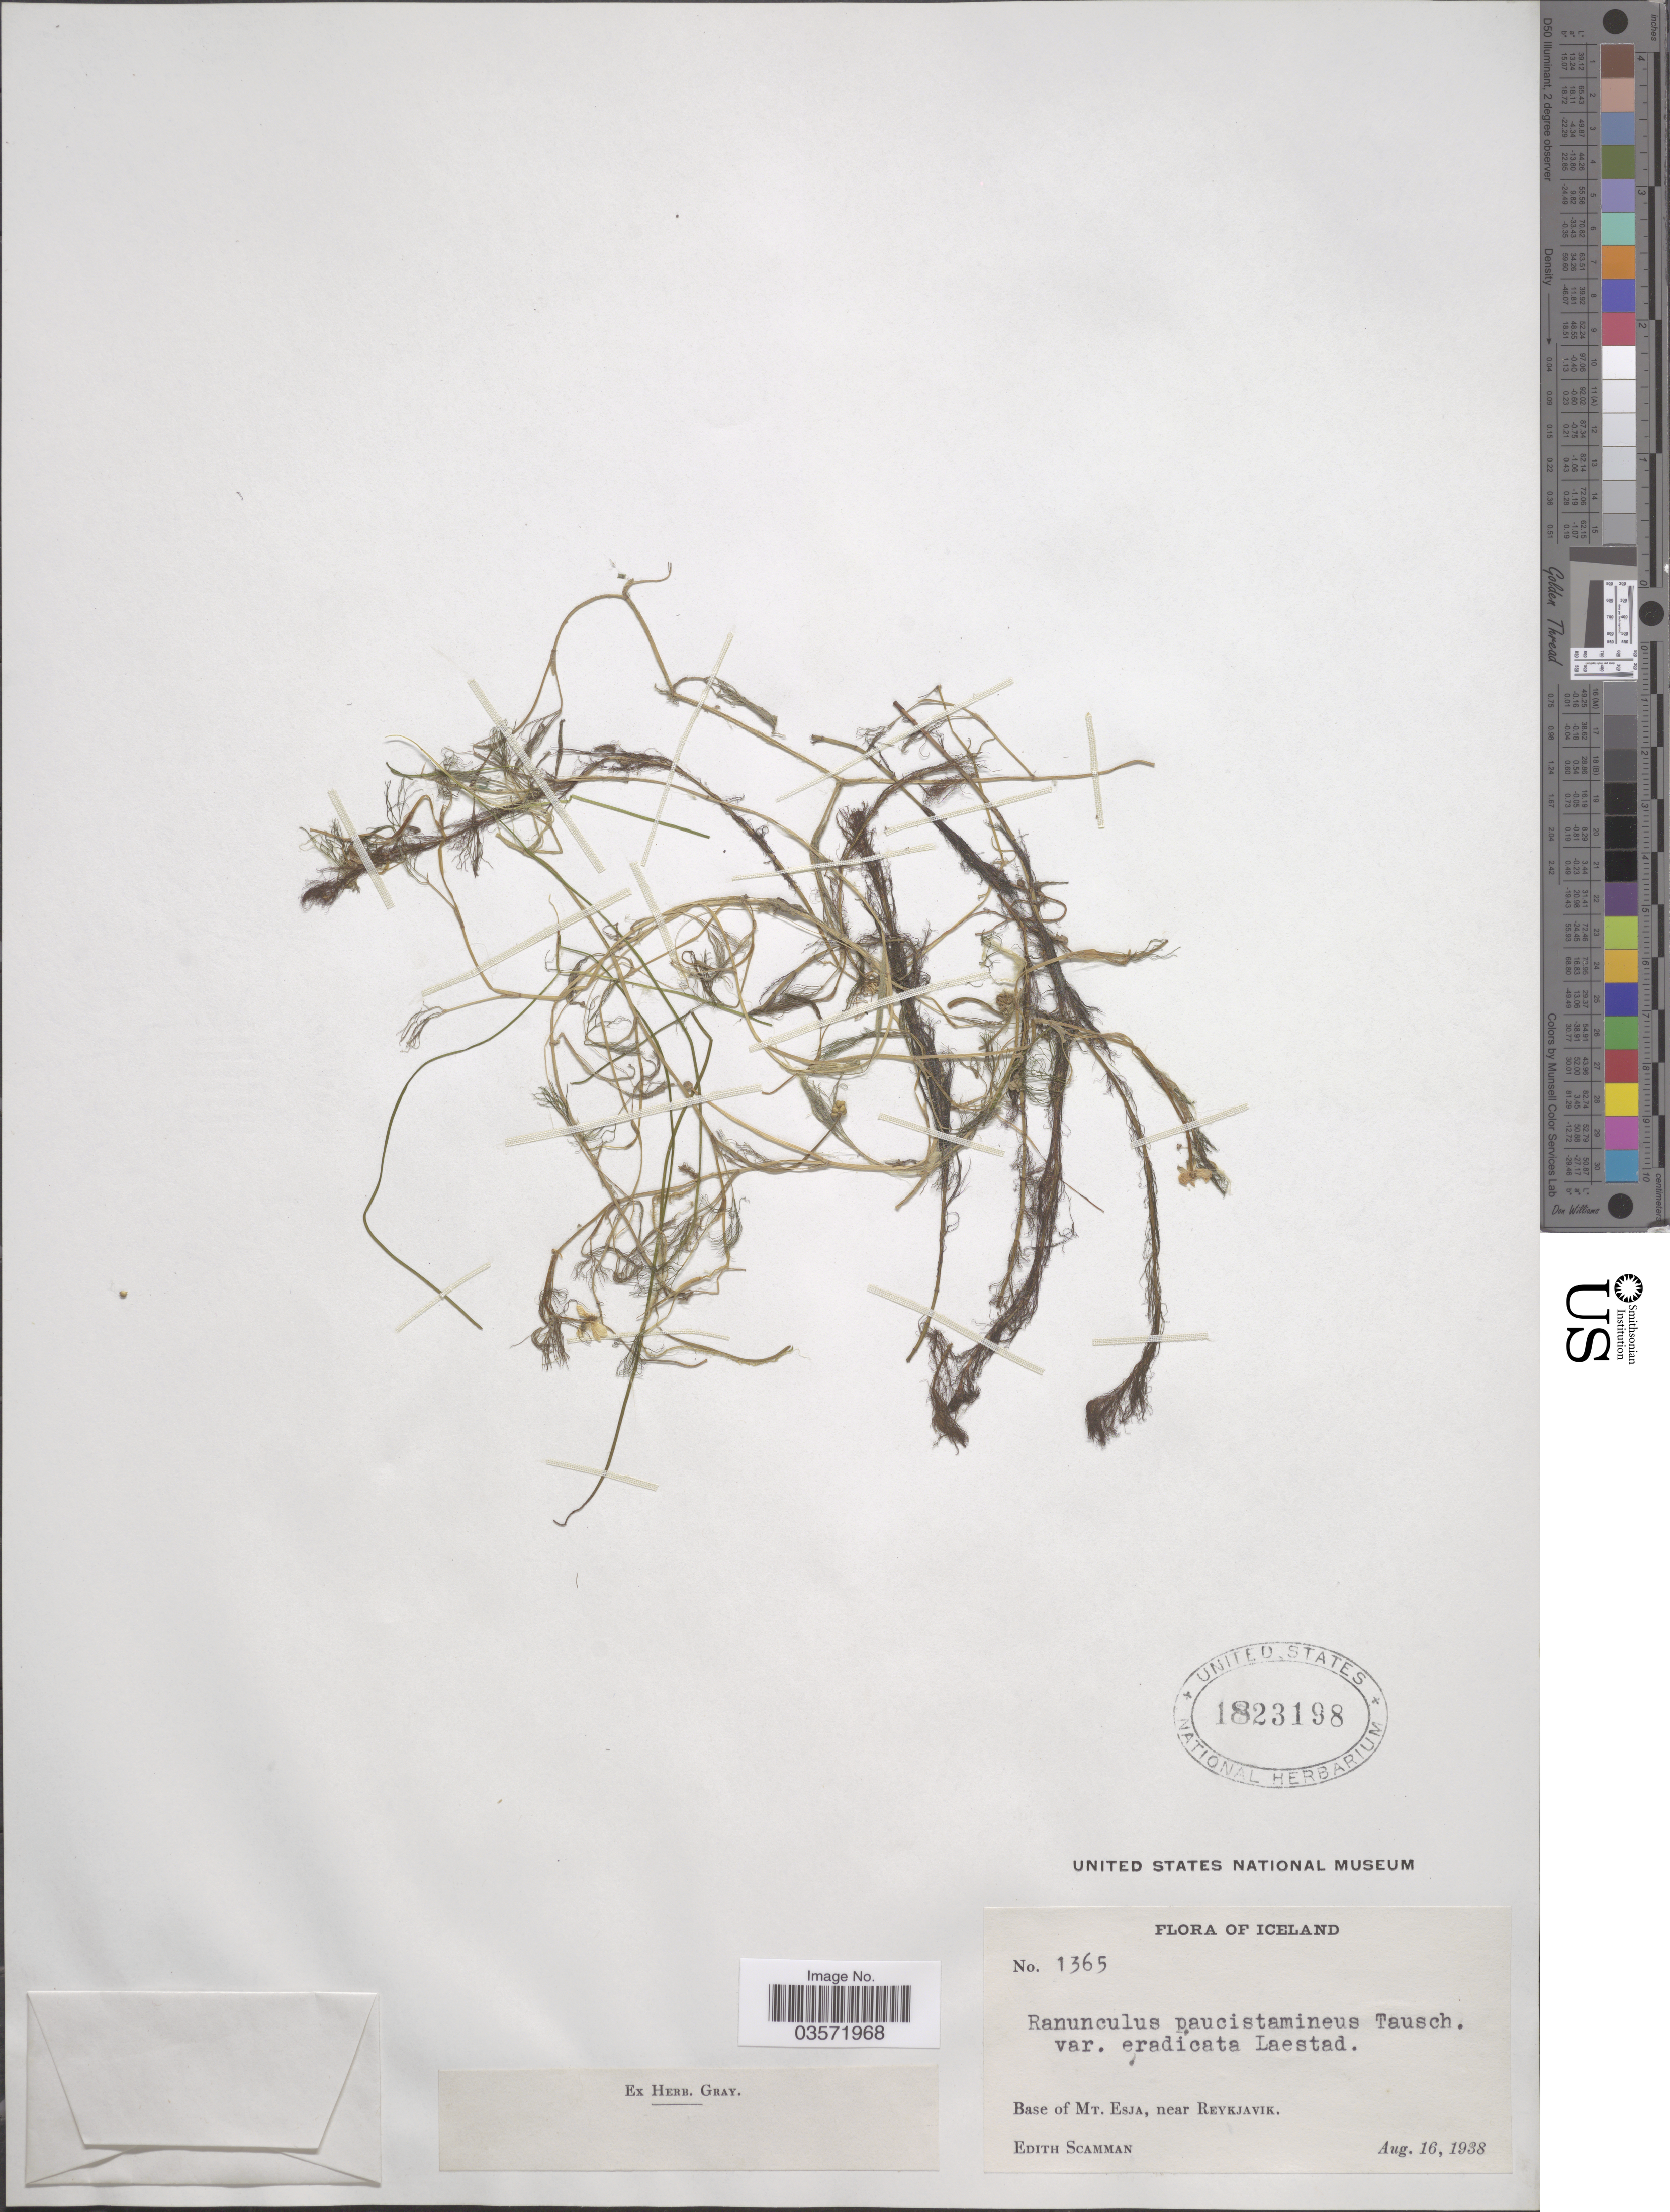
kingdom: Plantae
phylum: Tracheophyta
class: Magnoliopsida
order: Ranunculales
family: Ranunculaceae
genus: Ranunculus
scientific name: Ranunculus trichophyllus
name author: Chaix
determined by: Strong, Mark T., (BOT), Smithsonian Institution - National Museum of Natural History (UNITED STATES)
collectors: E. Scamman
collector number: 1365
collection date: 1938-08-16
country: Iceland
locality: Base of Mt. Esja, near Reykjavik.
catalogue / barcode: US 1823198